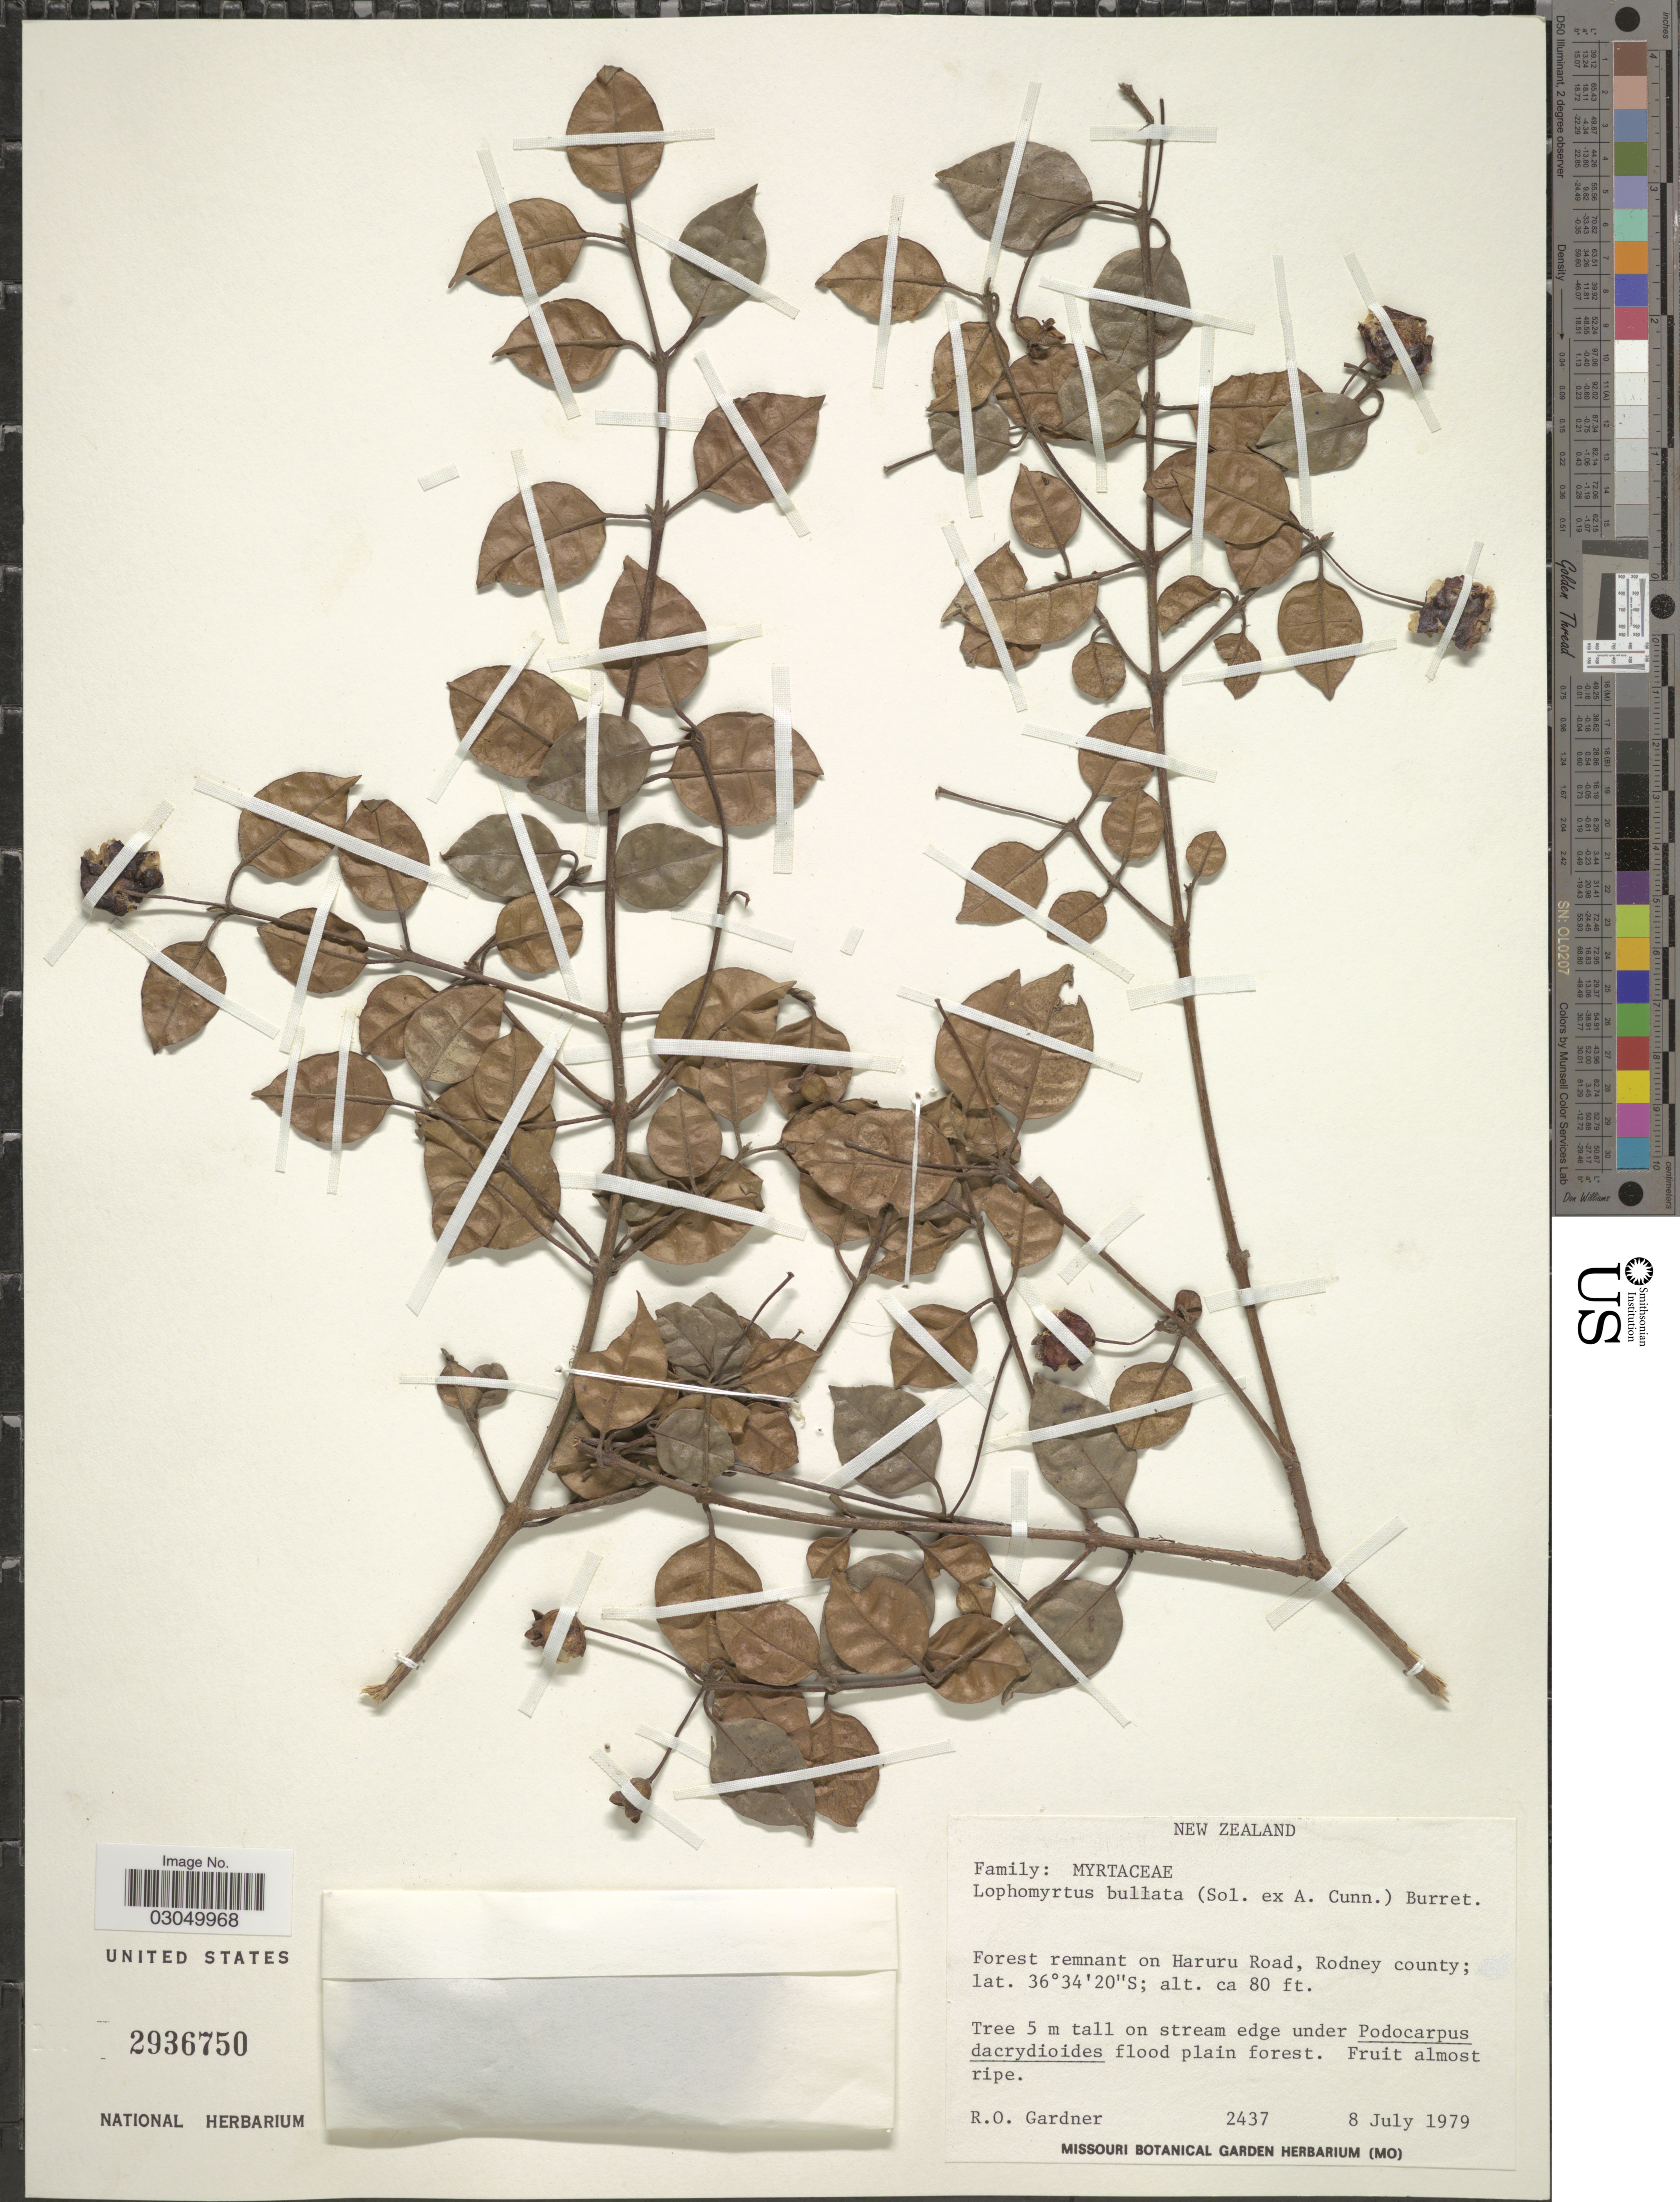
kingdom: Plantae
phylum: Tracheophyta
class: Magnoliopsida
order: Myrtales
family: Myrtaceae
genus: Lophomyrtus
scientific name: Lophomyrtus bullata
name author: (Sol. ex A. Cunn.) Burret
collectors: R. O. Gardner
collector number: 2437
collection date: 1979-07-08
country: New Zealand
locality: Forest remnant on Haruru Road, Rodney county.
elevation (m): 24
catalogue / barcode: US 2936750